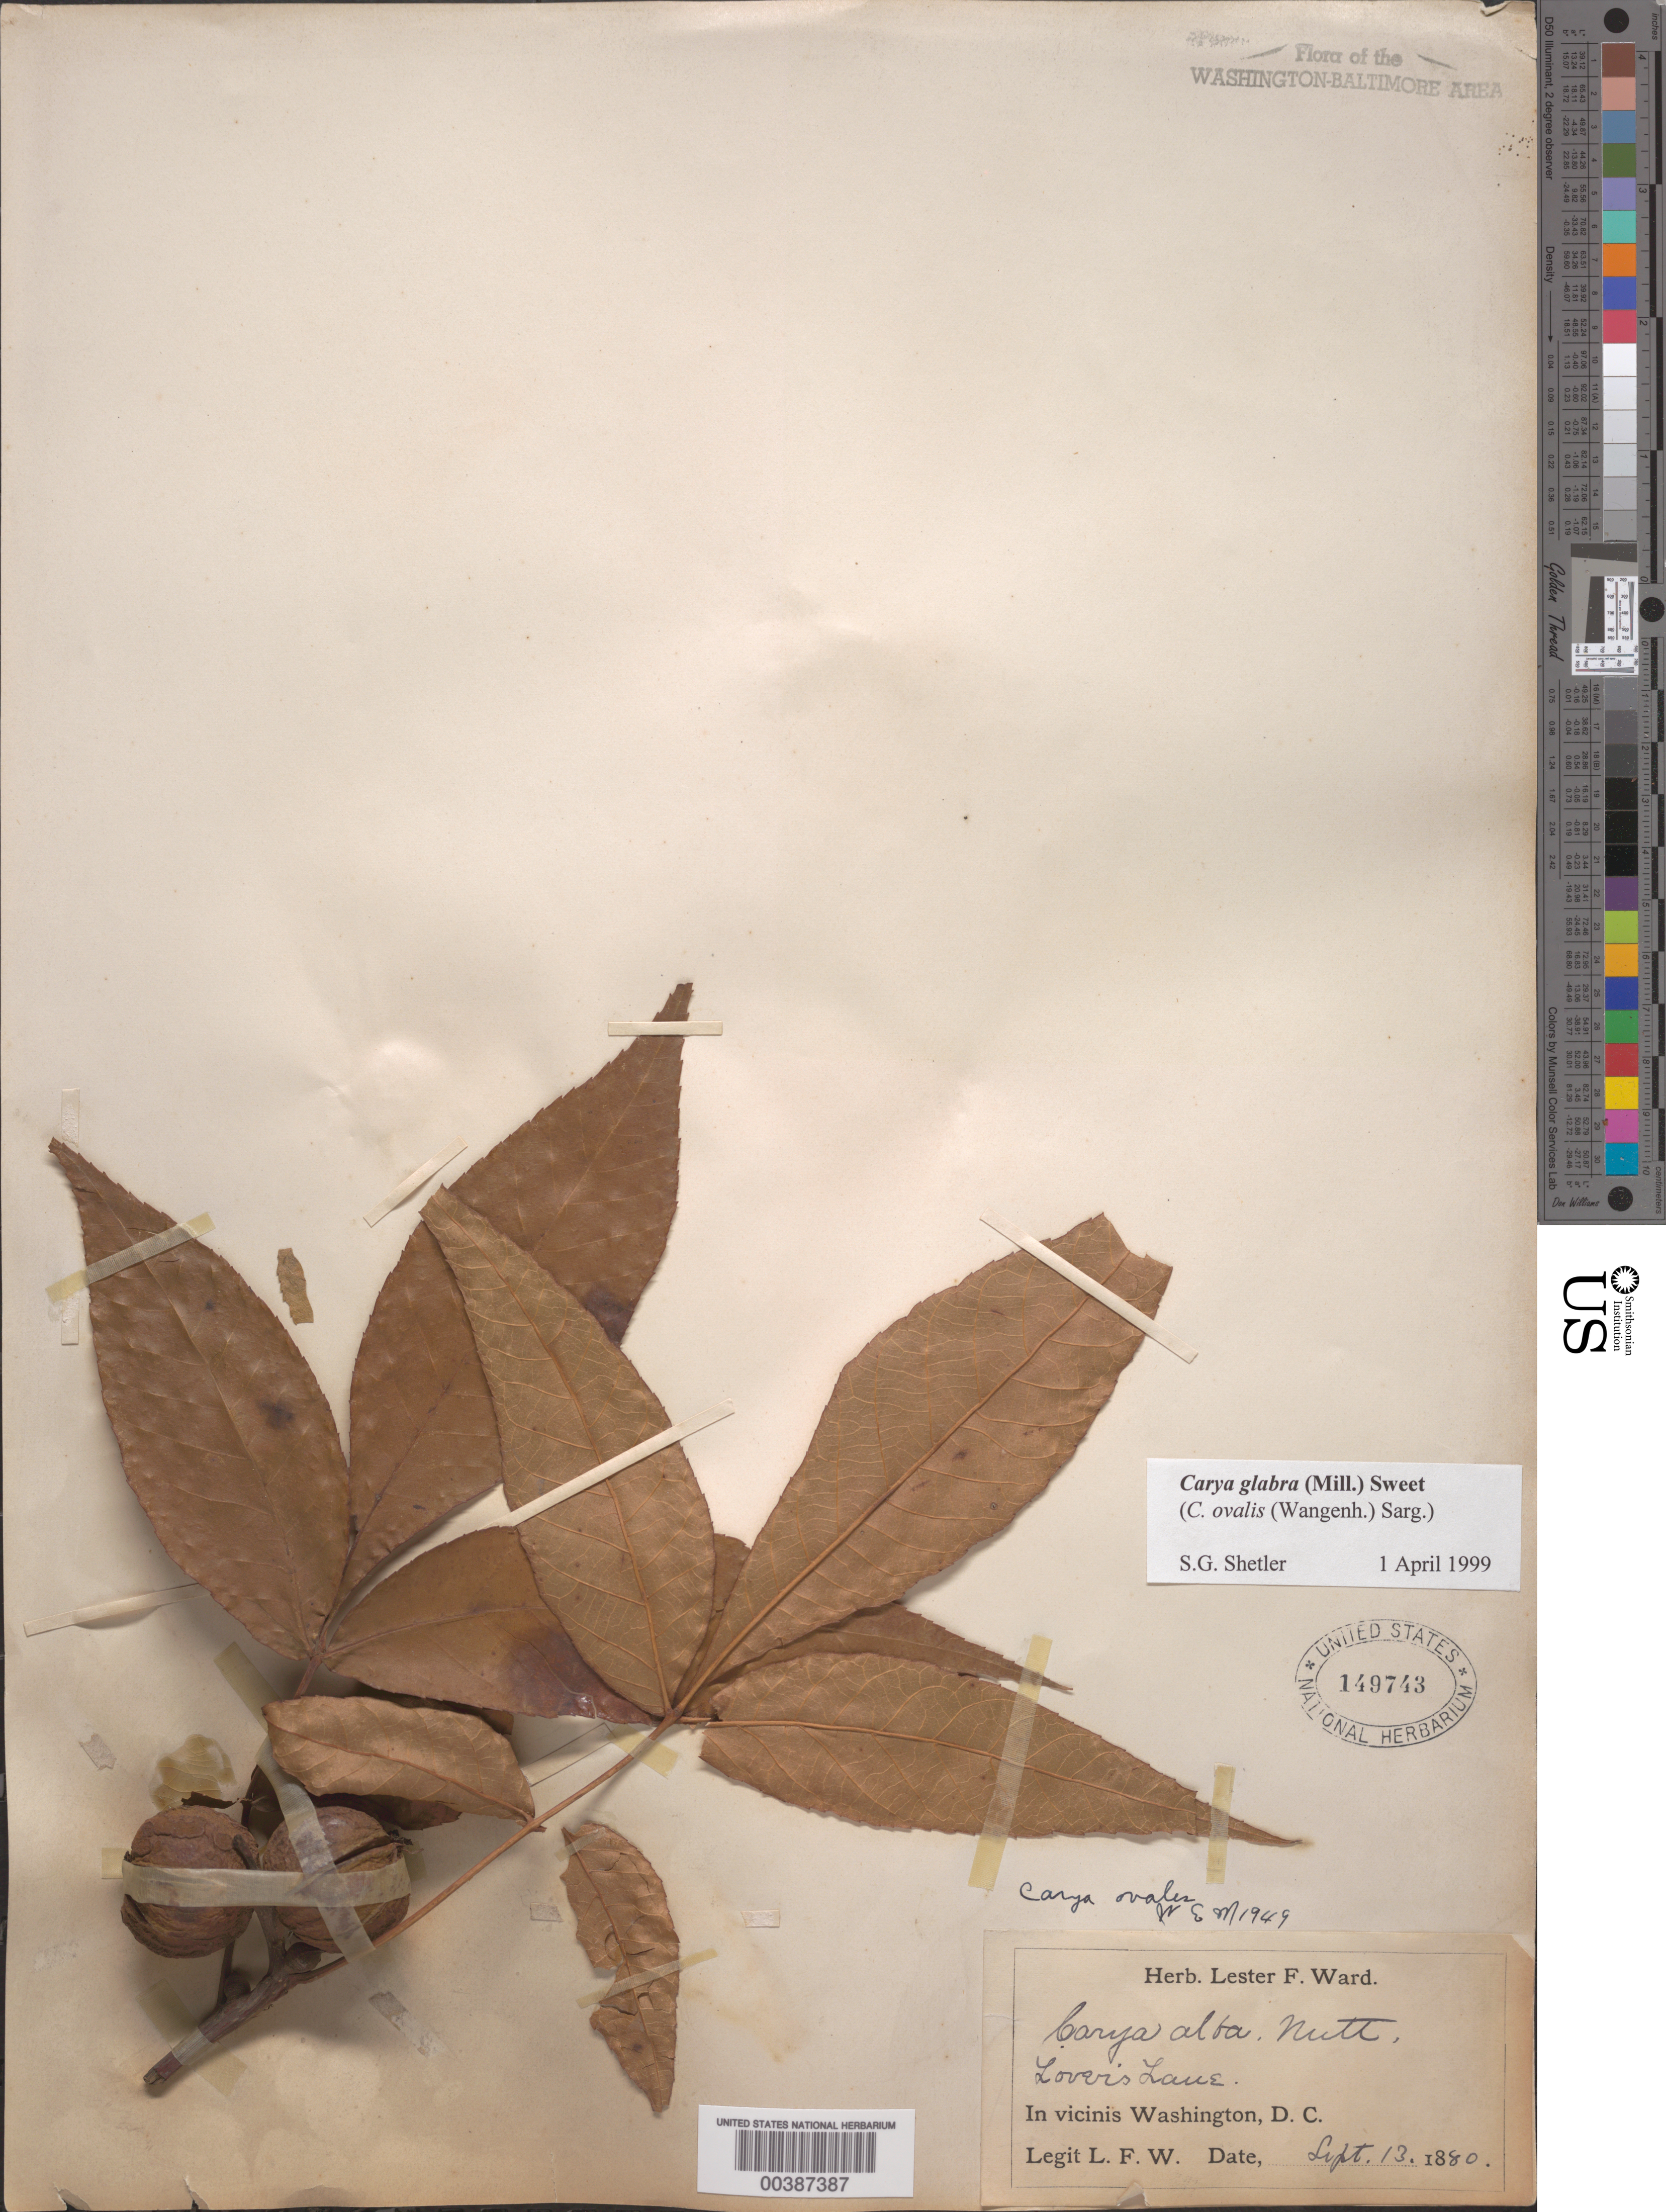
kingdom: Plantae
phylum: Tracheophyta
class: Magnoliopsida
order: Fagales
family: Juglandaceae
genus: Carya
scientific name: Carya glabra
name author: (Mill.) Sweet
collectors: L. F. Ward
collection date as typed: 13 Sep 1880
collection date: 1880-09-13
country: United States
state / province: District of Columbia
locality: Georgetown, Lovers Lane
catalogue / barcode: US 149743